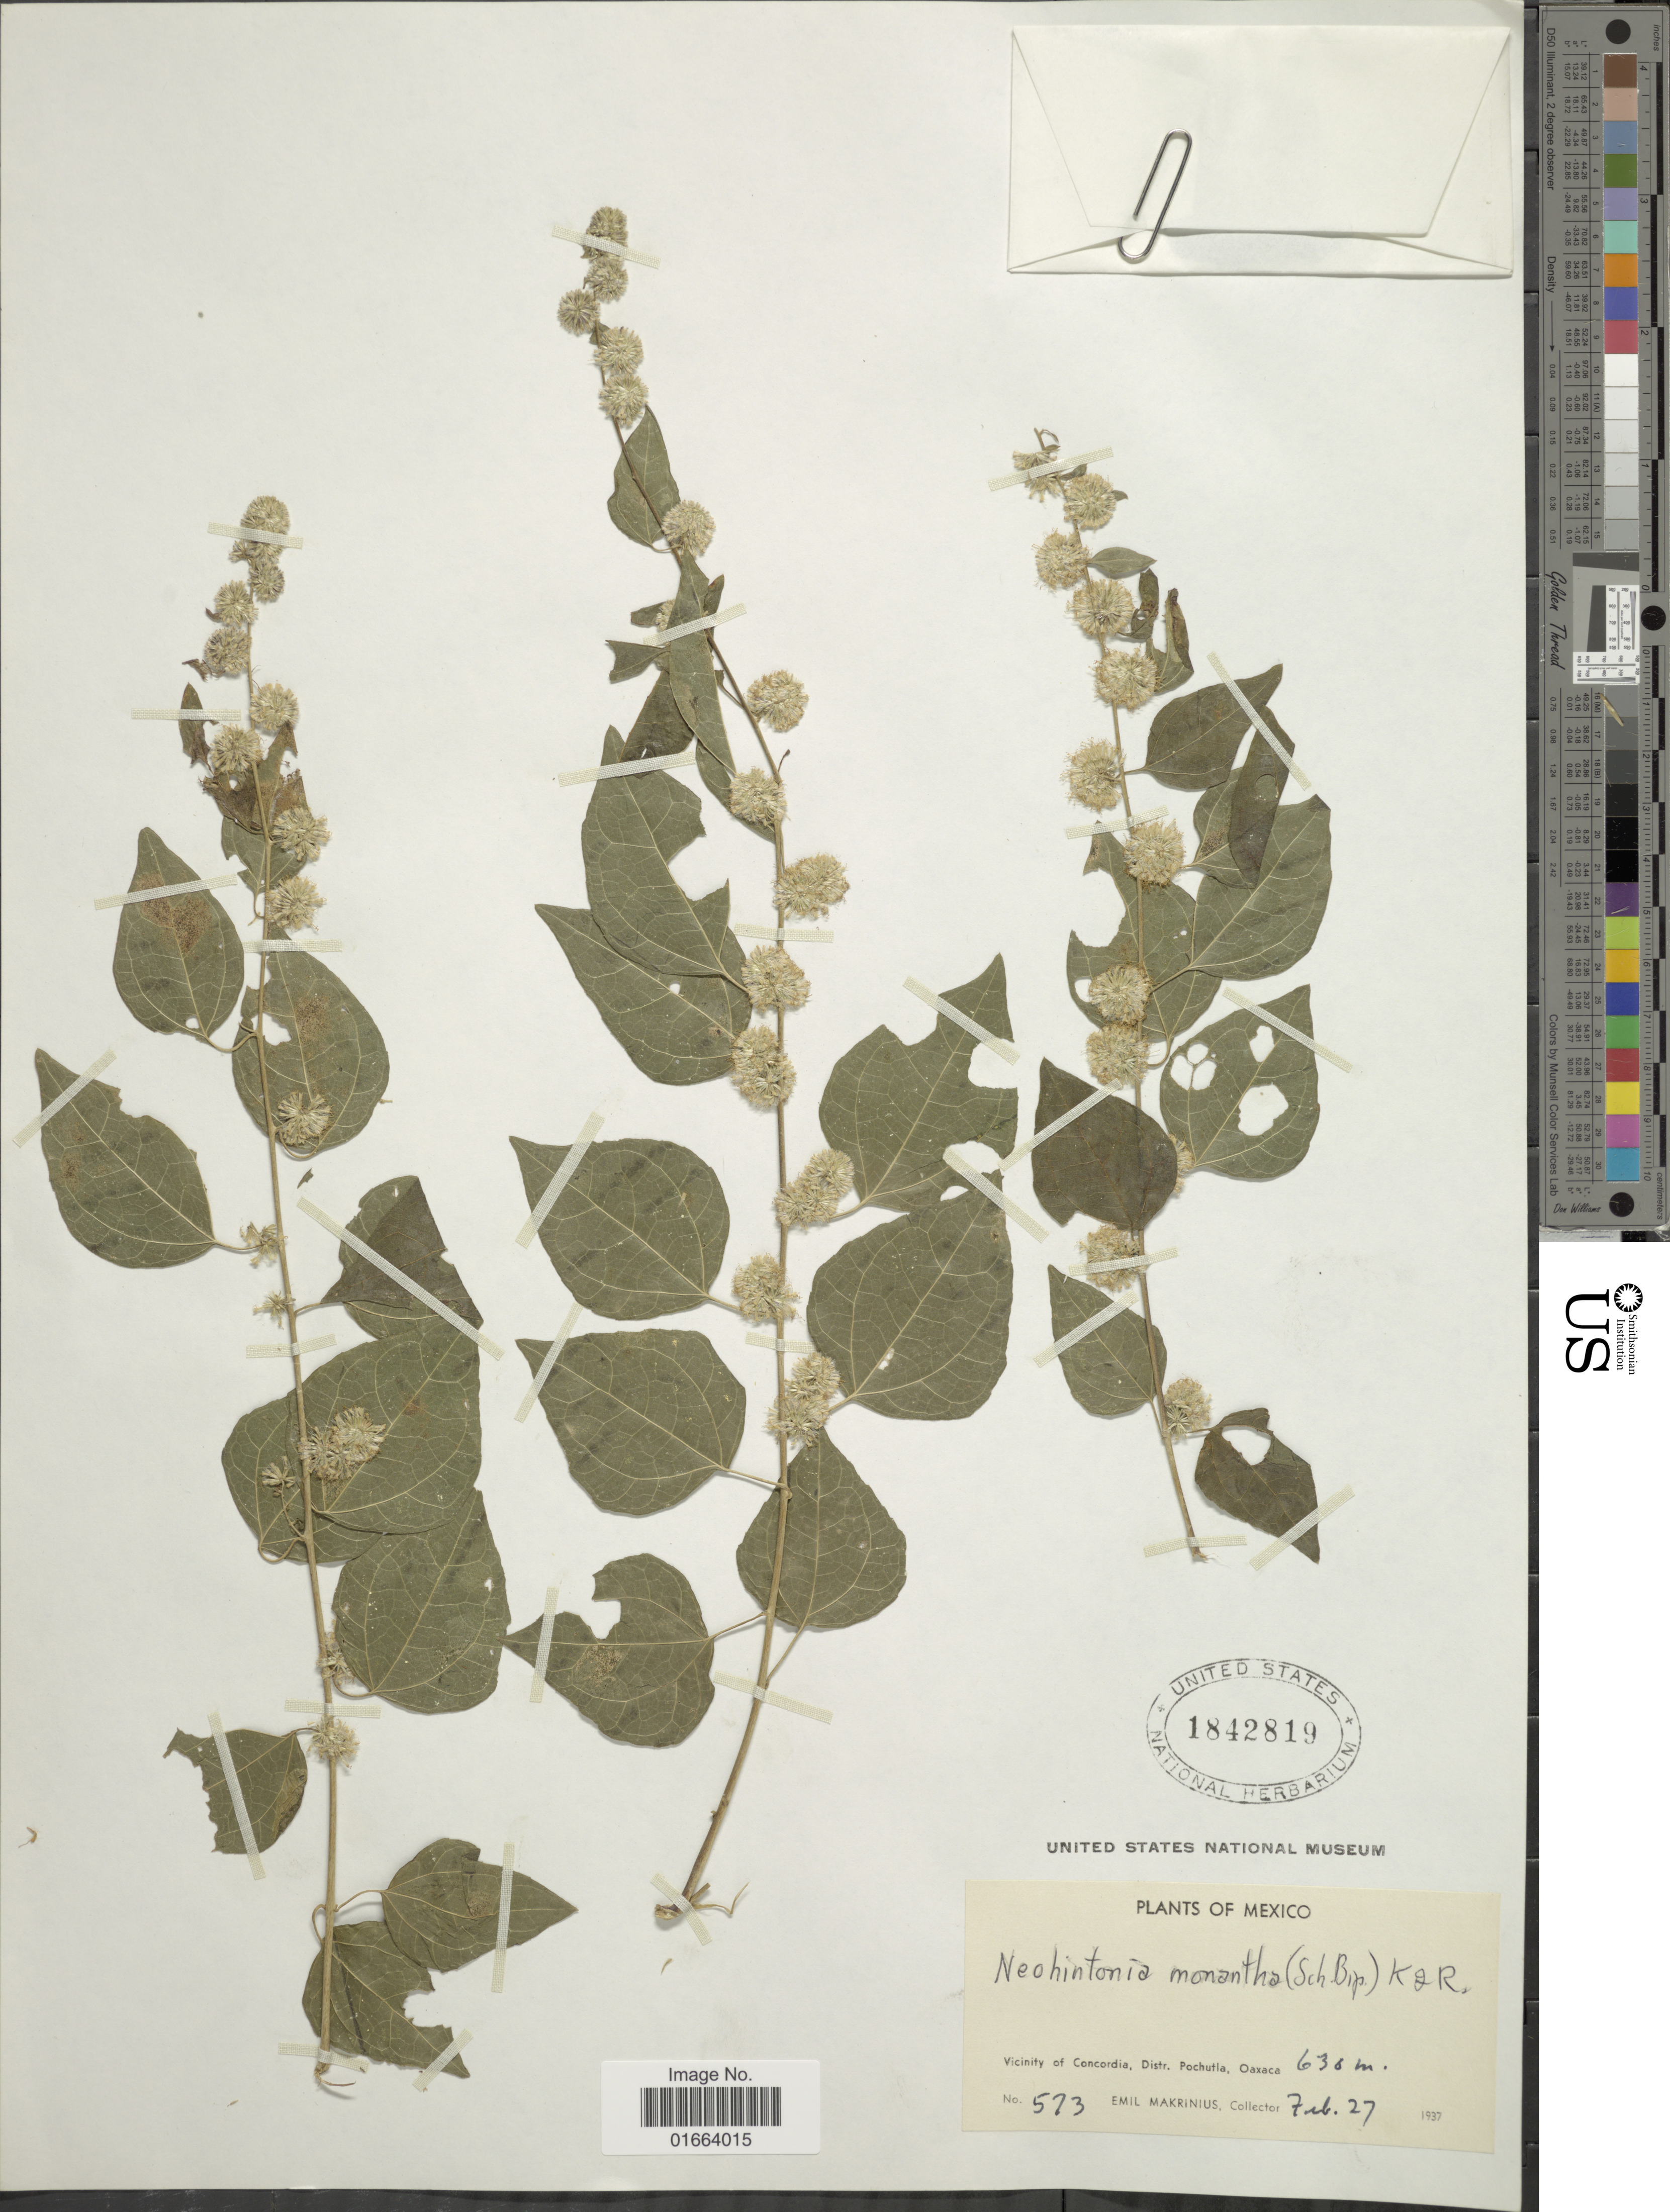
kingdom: Plantae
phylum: Tracheophyta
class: Magnoliopsida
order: Asterales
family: Asteraceae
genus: Neohintonia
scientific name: Neohintonia monantha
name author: (Sch. Bip.) R.M. King & H. Rob.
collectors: E. Makrinius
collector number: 573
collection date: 1937-02-27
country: Mexico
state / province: Oaxaca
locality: Vicinity of Concordia, Distr. Pochutla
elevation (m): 630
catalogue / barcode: US 1842819